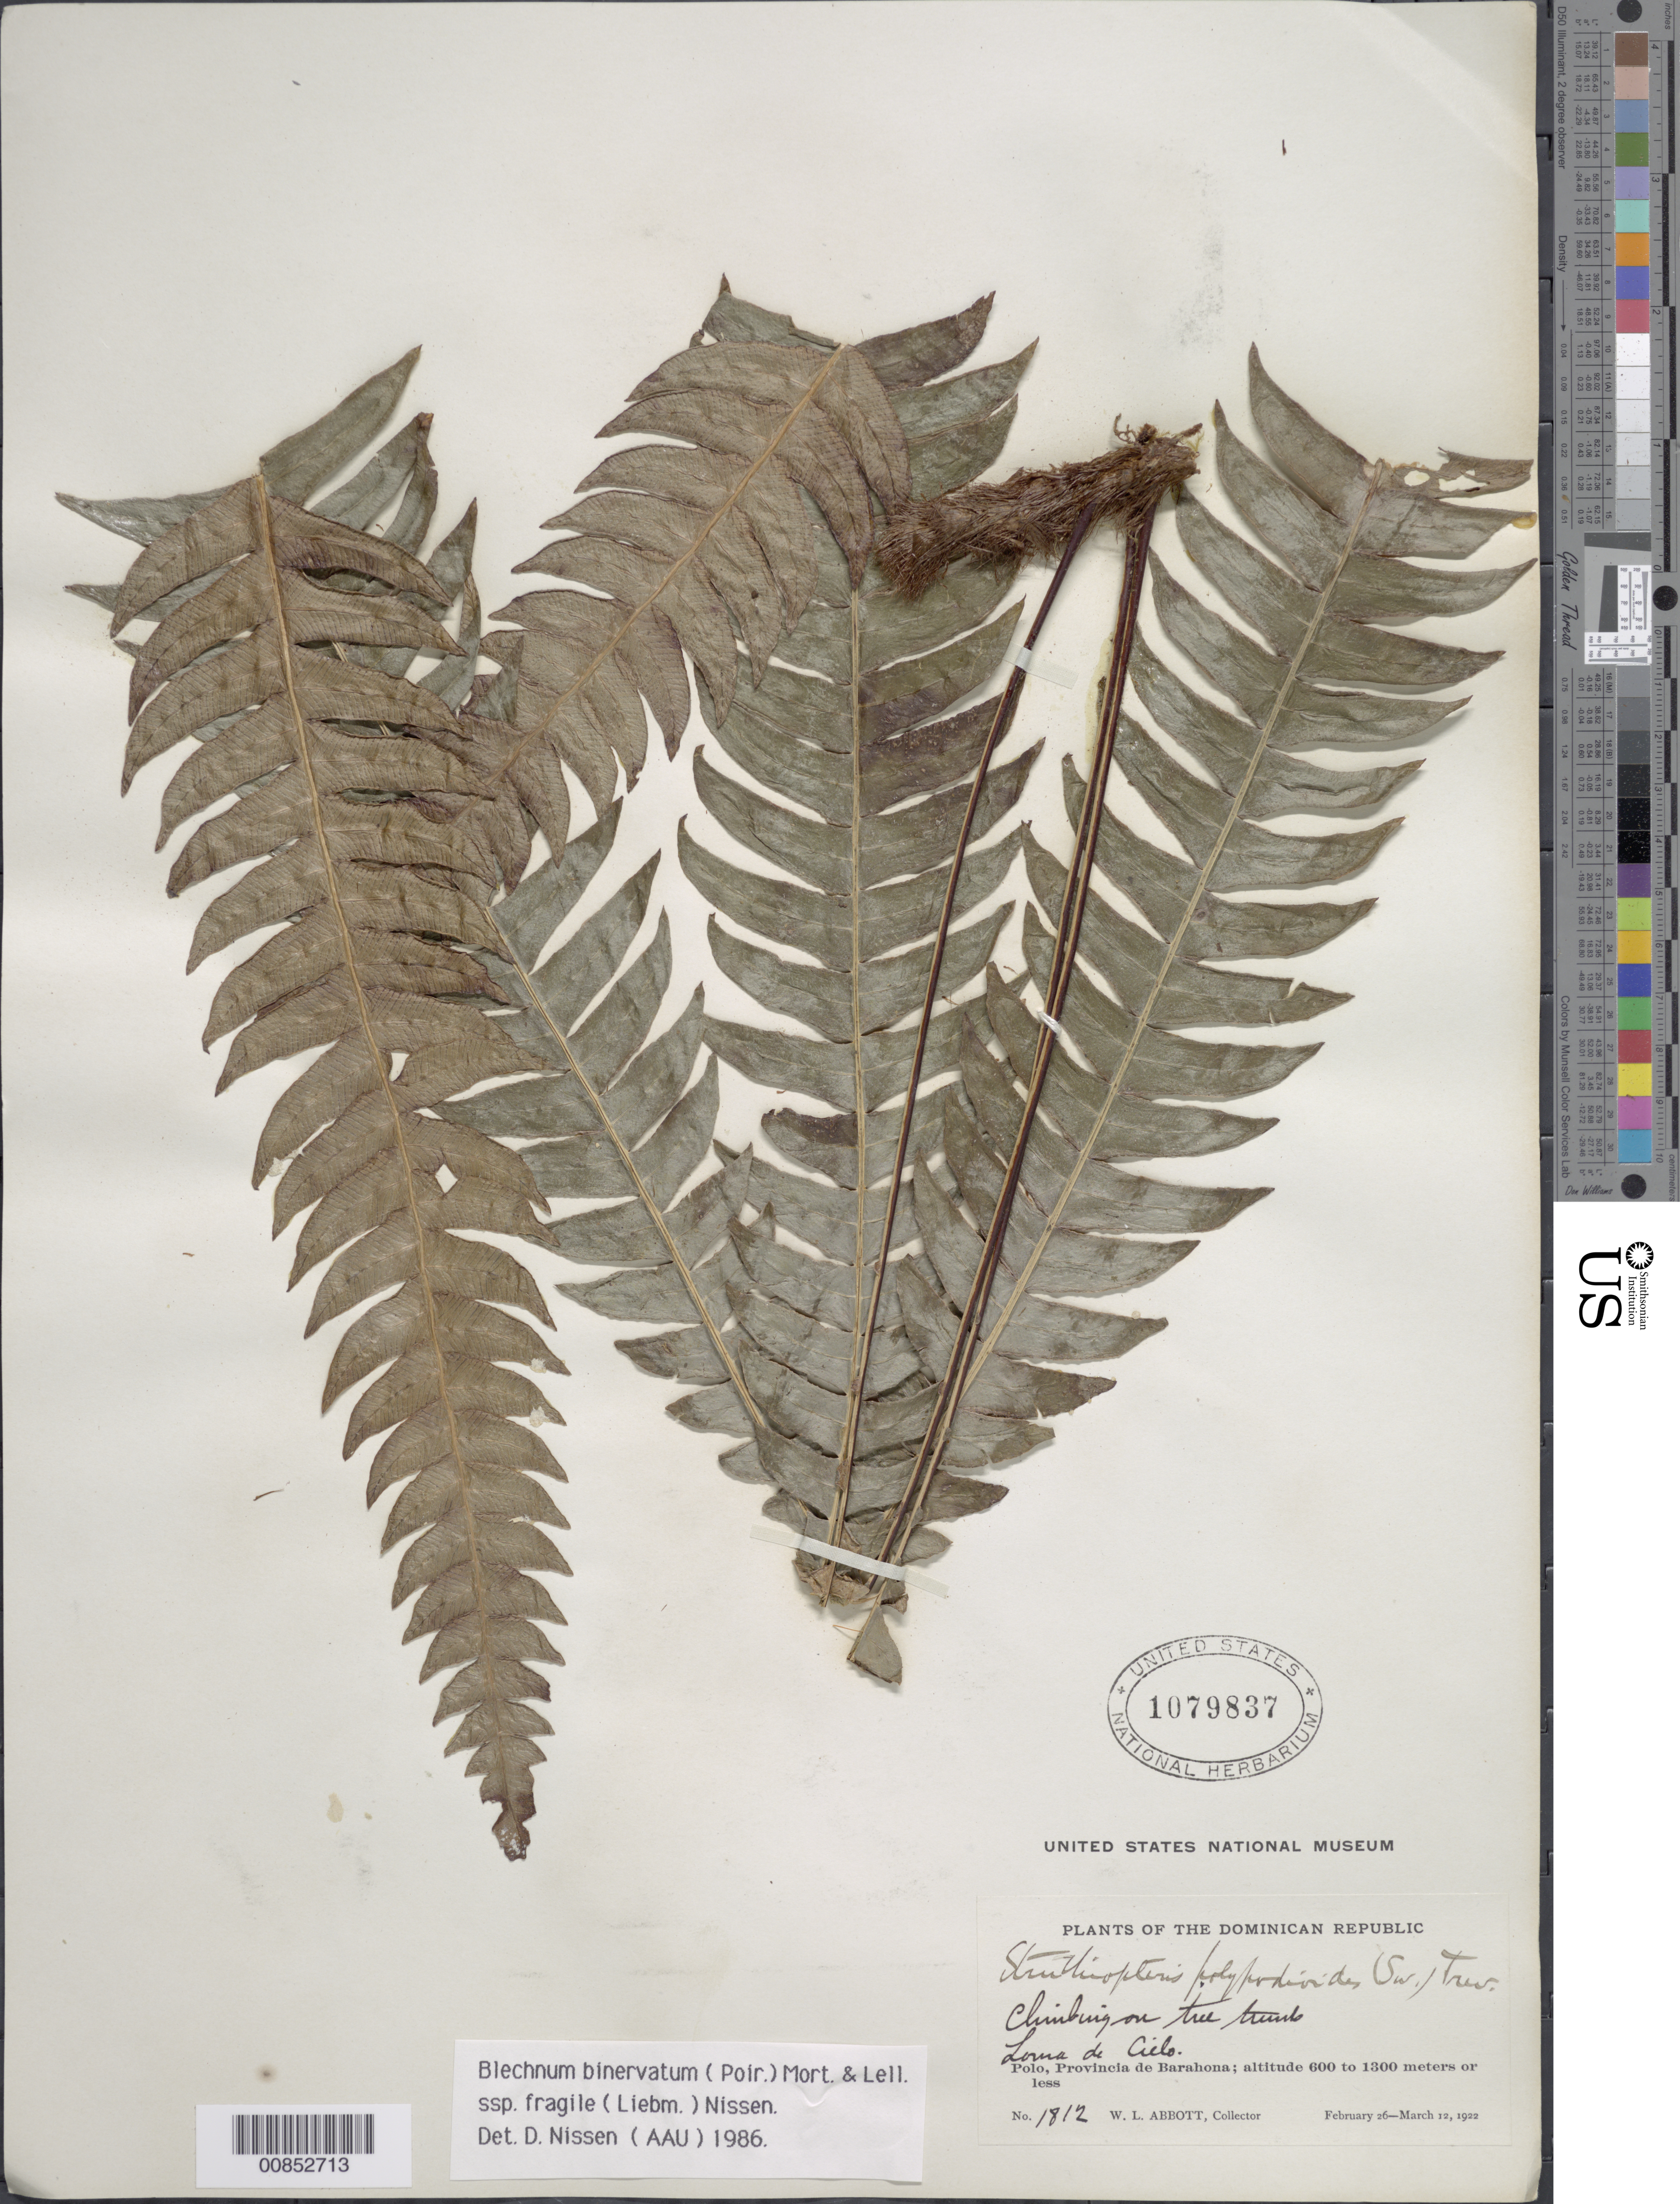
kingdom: Plantae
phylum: Tracheophyta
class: Polypodiopsida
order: Polypodiales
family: Blechnaceae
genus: Blechnum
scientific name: Blechnum fragile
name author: (Liebm.) C.V. Morton & Lellinger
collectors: W. L. Abbott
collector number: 1812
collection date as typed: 26 Feb 1922 to 12 Mar 1922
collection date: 1922-02-26/1922-03-12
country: Dominican Republic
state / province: Barahona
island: Hispaniola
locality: Polo, Loma de Cielo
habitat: On tree trunk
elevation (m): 600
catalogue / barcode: US 1079837